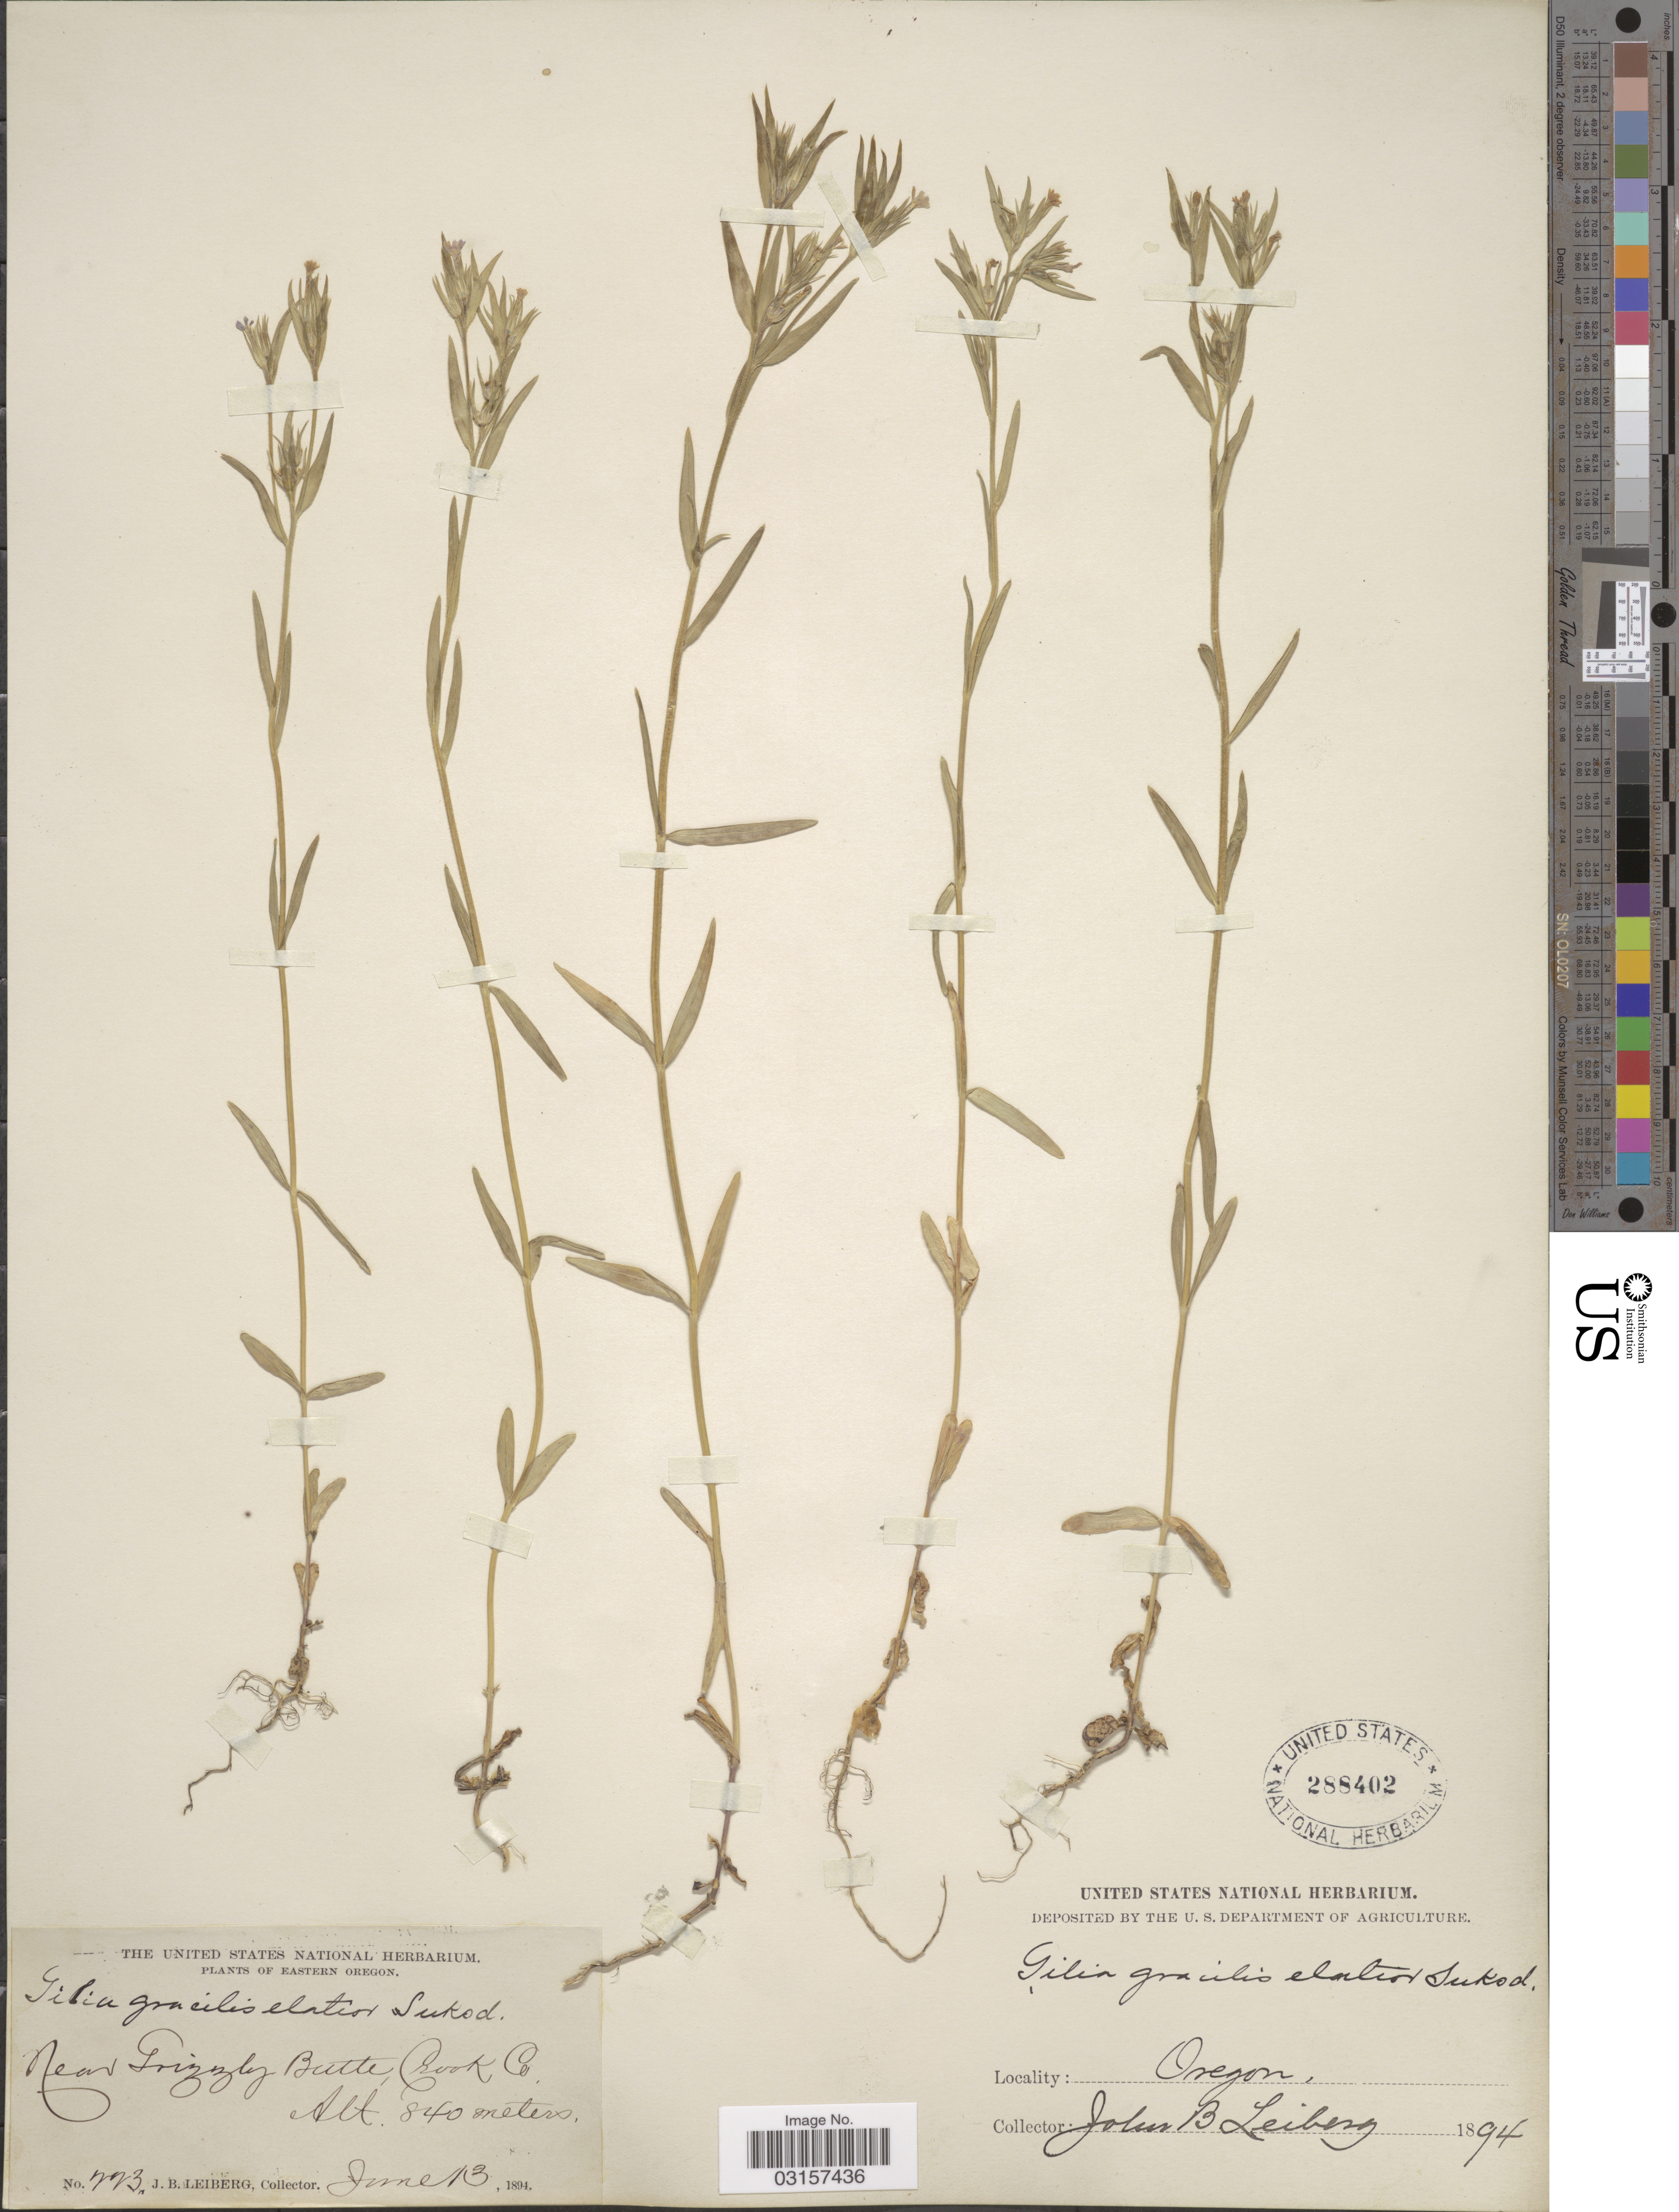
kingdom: Plantae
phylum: Tracheophyta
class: Magnoliopsida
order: Ericales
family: Polemoniaceae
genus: Microsteris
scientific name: Microsteris gracilis var. gracilis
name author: (Hook.) Greene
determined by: (US) Smithsonian Institution - National Museum of Natural History - Department of Botany (UNITED STATES)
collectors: J. B. Leiberg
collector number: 223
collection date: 1894-06-13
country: United States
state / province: Oregon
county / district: Crook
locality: Eastern Oregon. Near Grizzly Butte, Crook Co.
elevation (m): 840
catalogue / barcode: US 288402